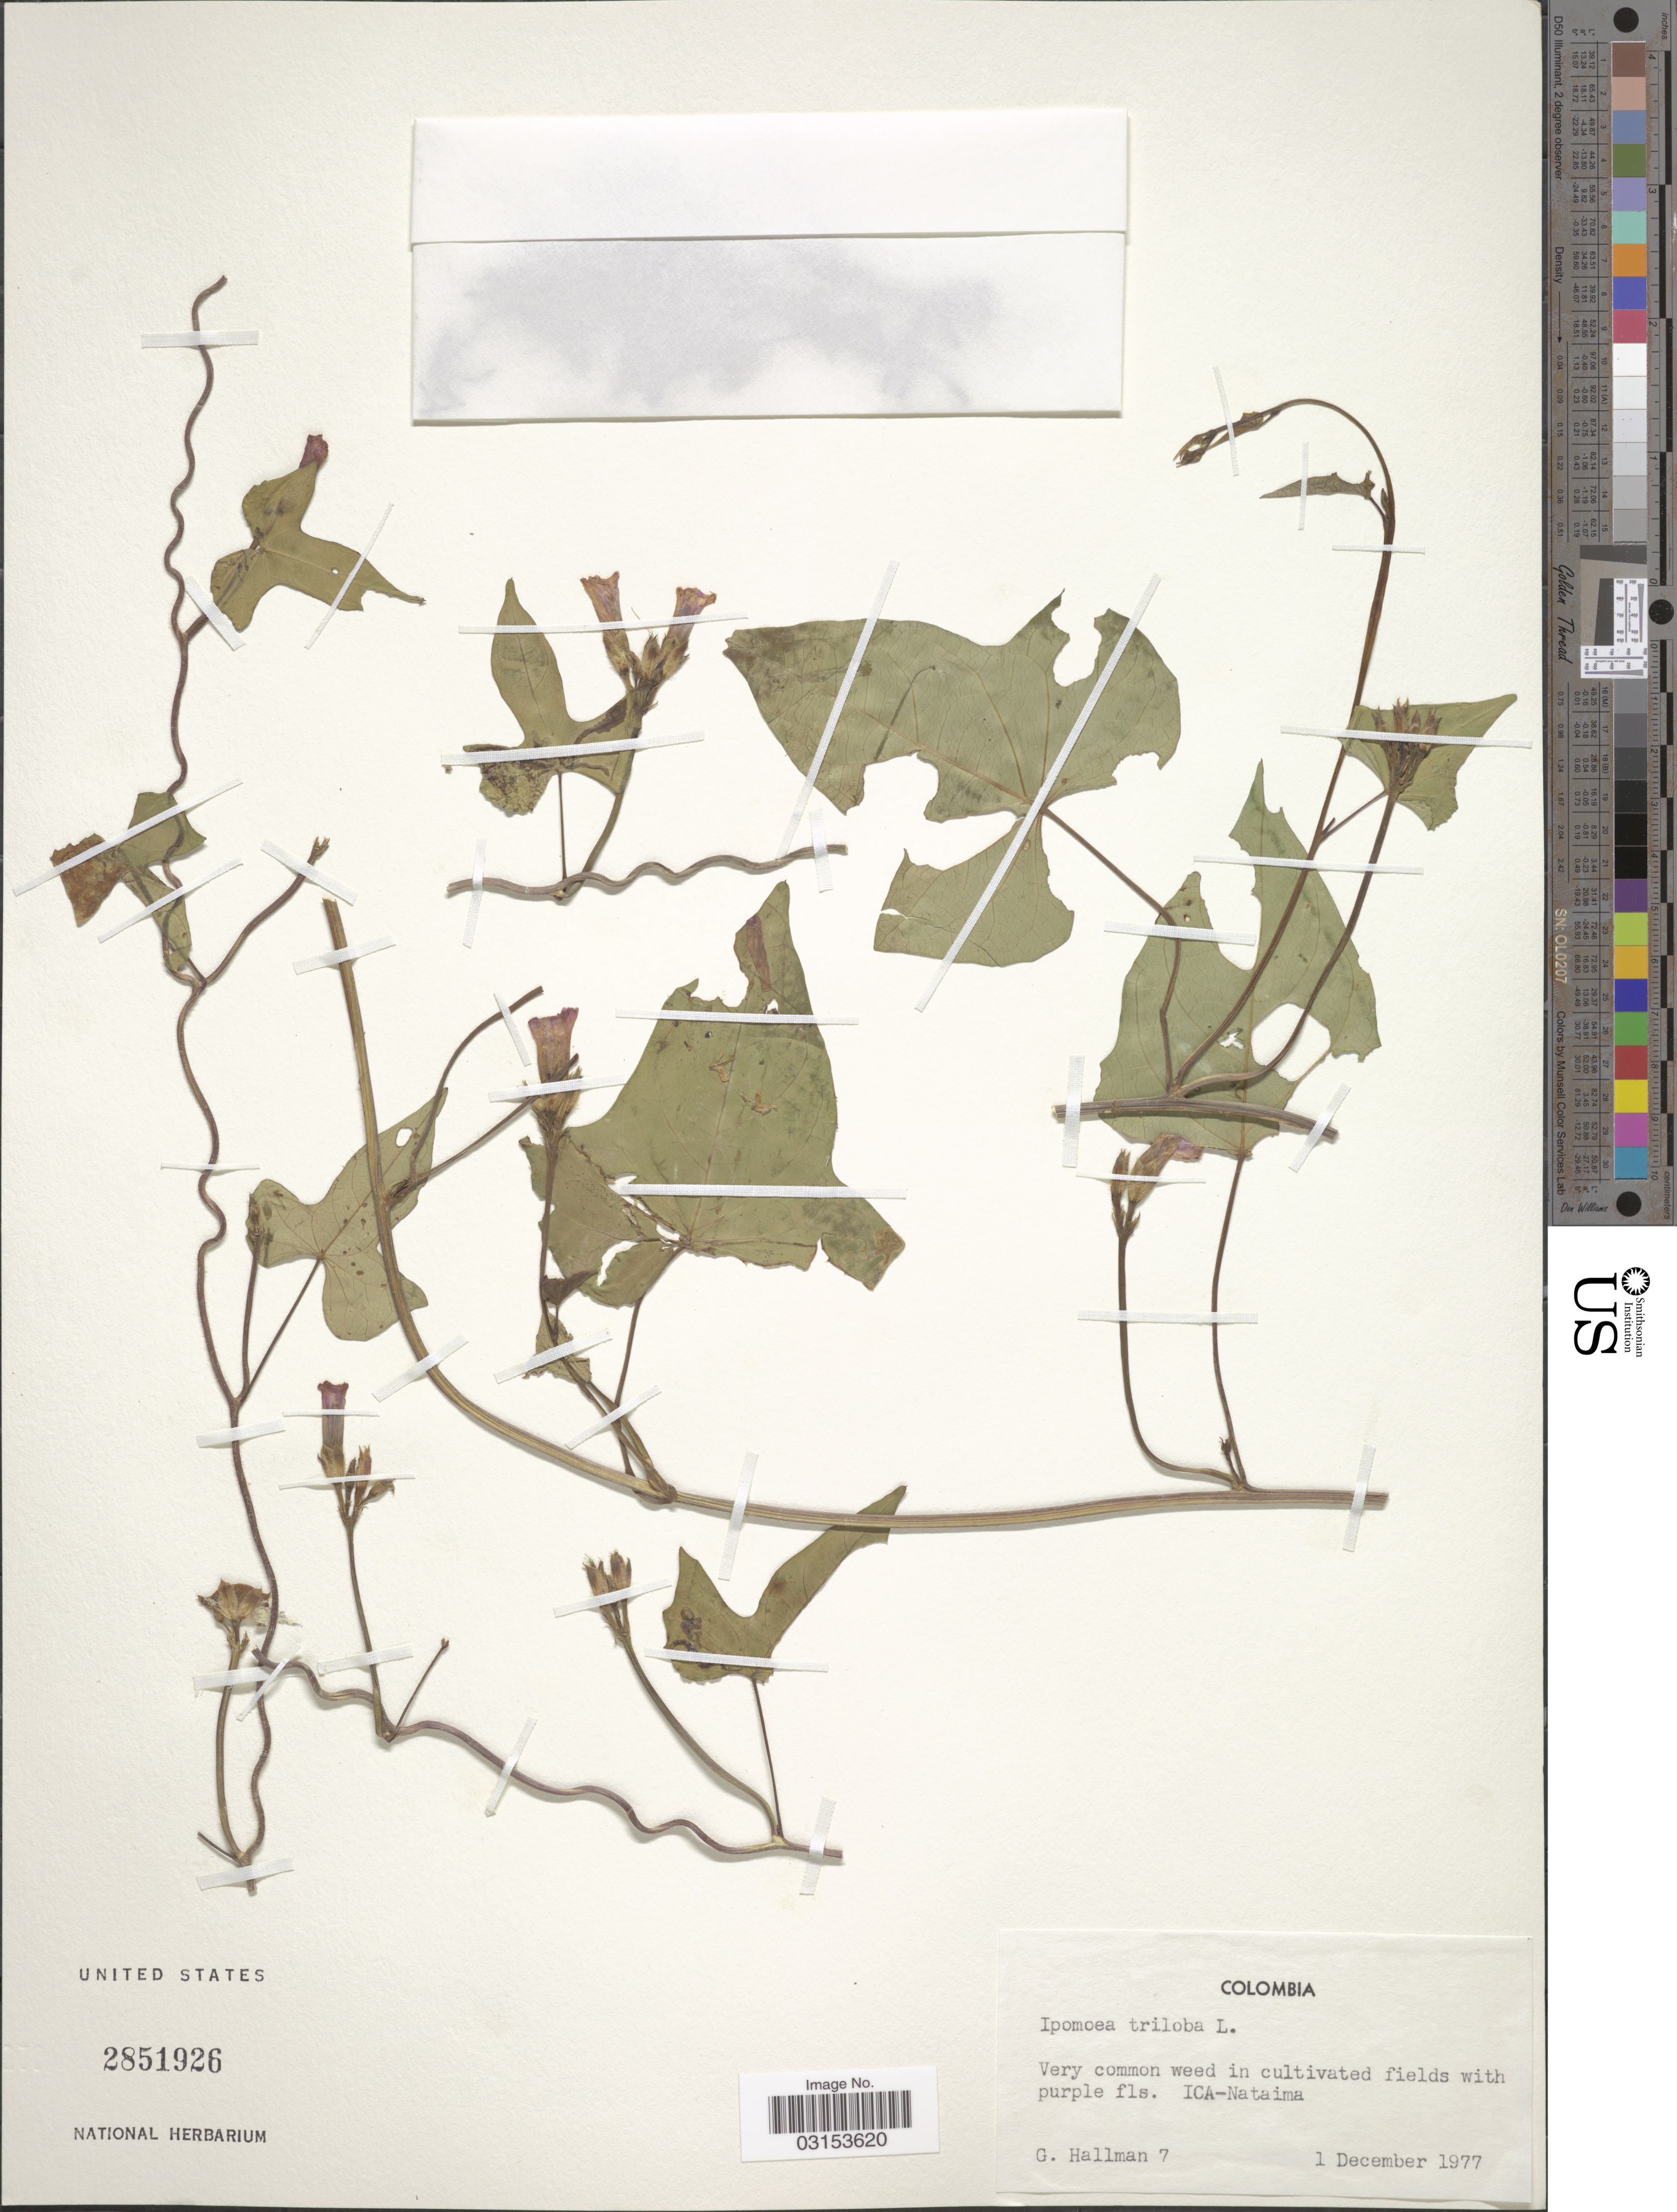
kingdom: Plantae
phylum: Tracheophyta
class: Magnoliopsida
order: Solanales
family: Convolvulaceae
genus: Ipomoea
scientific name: Ipomoea triloba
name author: L.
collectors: G. Hallman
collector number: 7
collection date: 1977-12-01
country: Colombia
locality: ICA-Nataima. [unsure placement]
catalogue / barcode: US 2851926